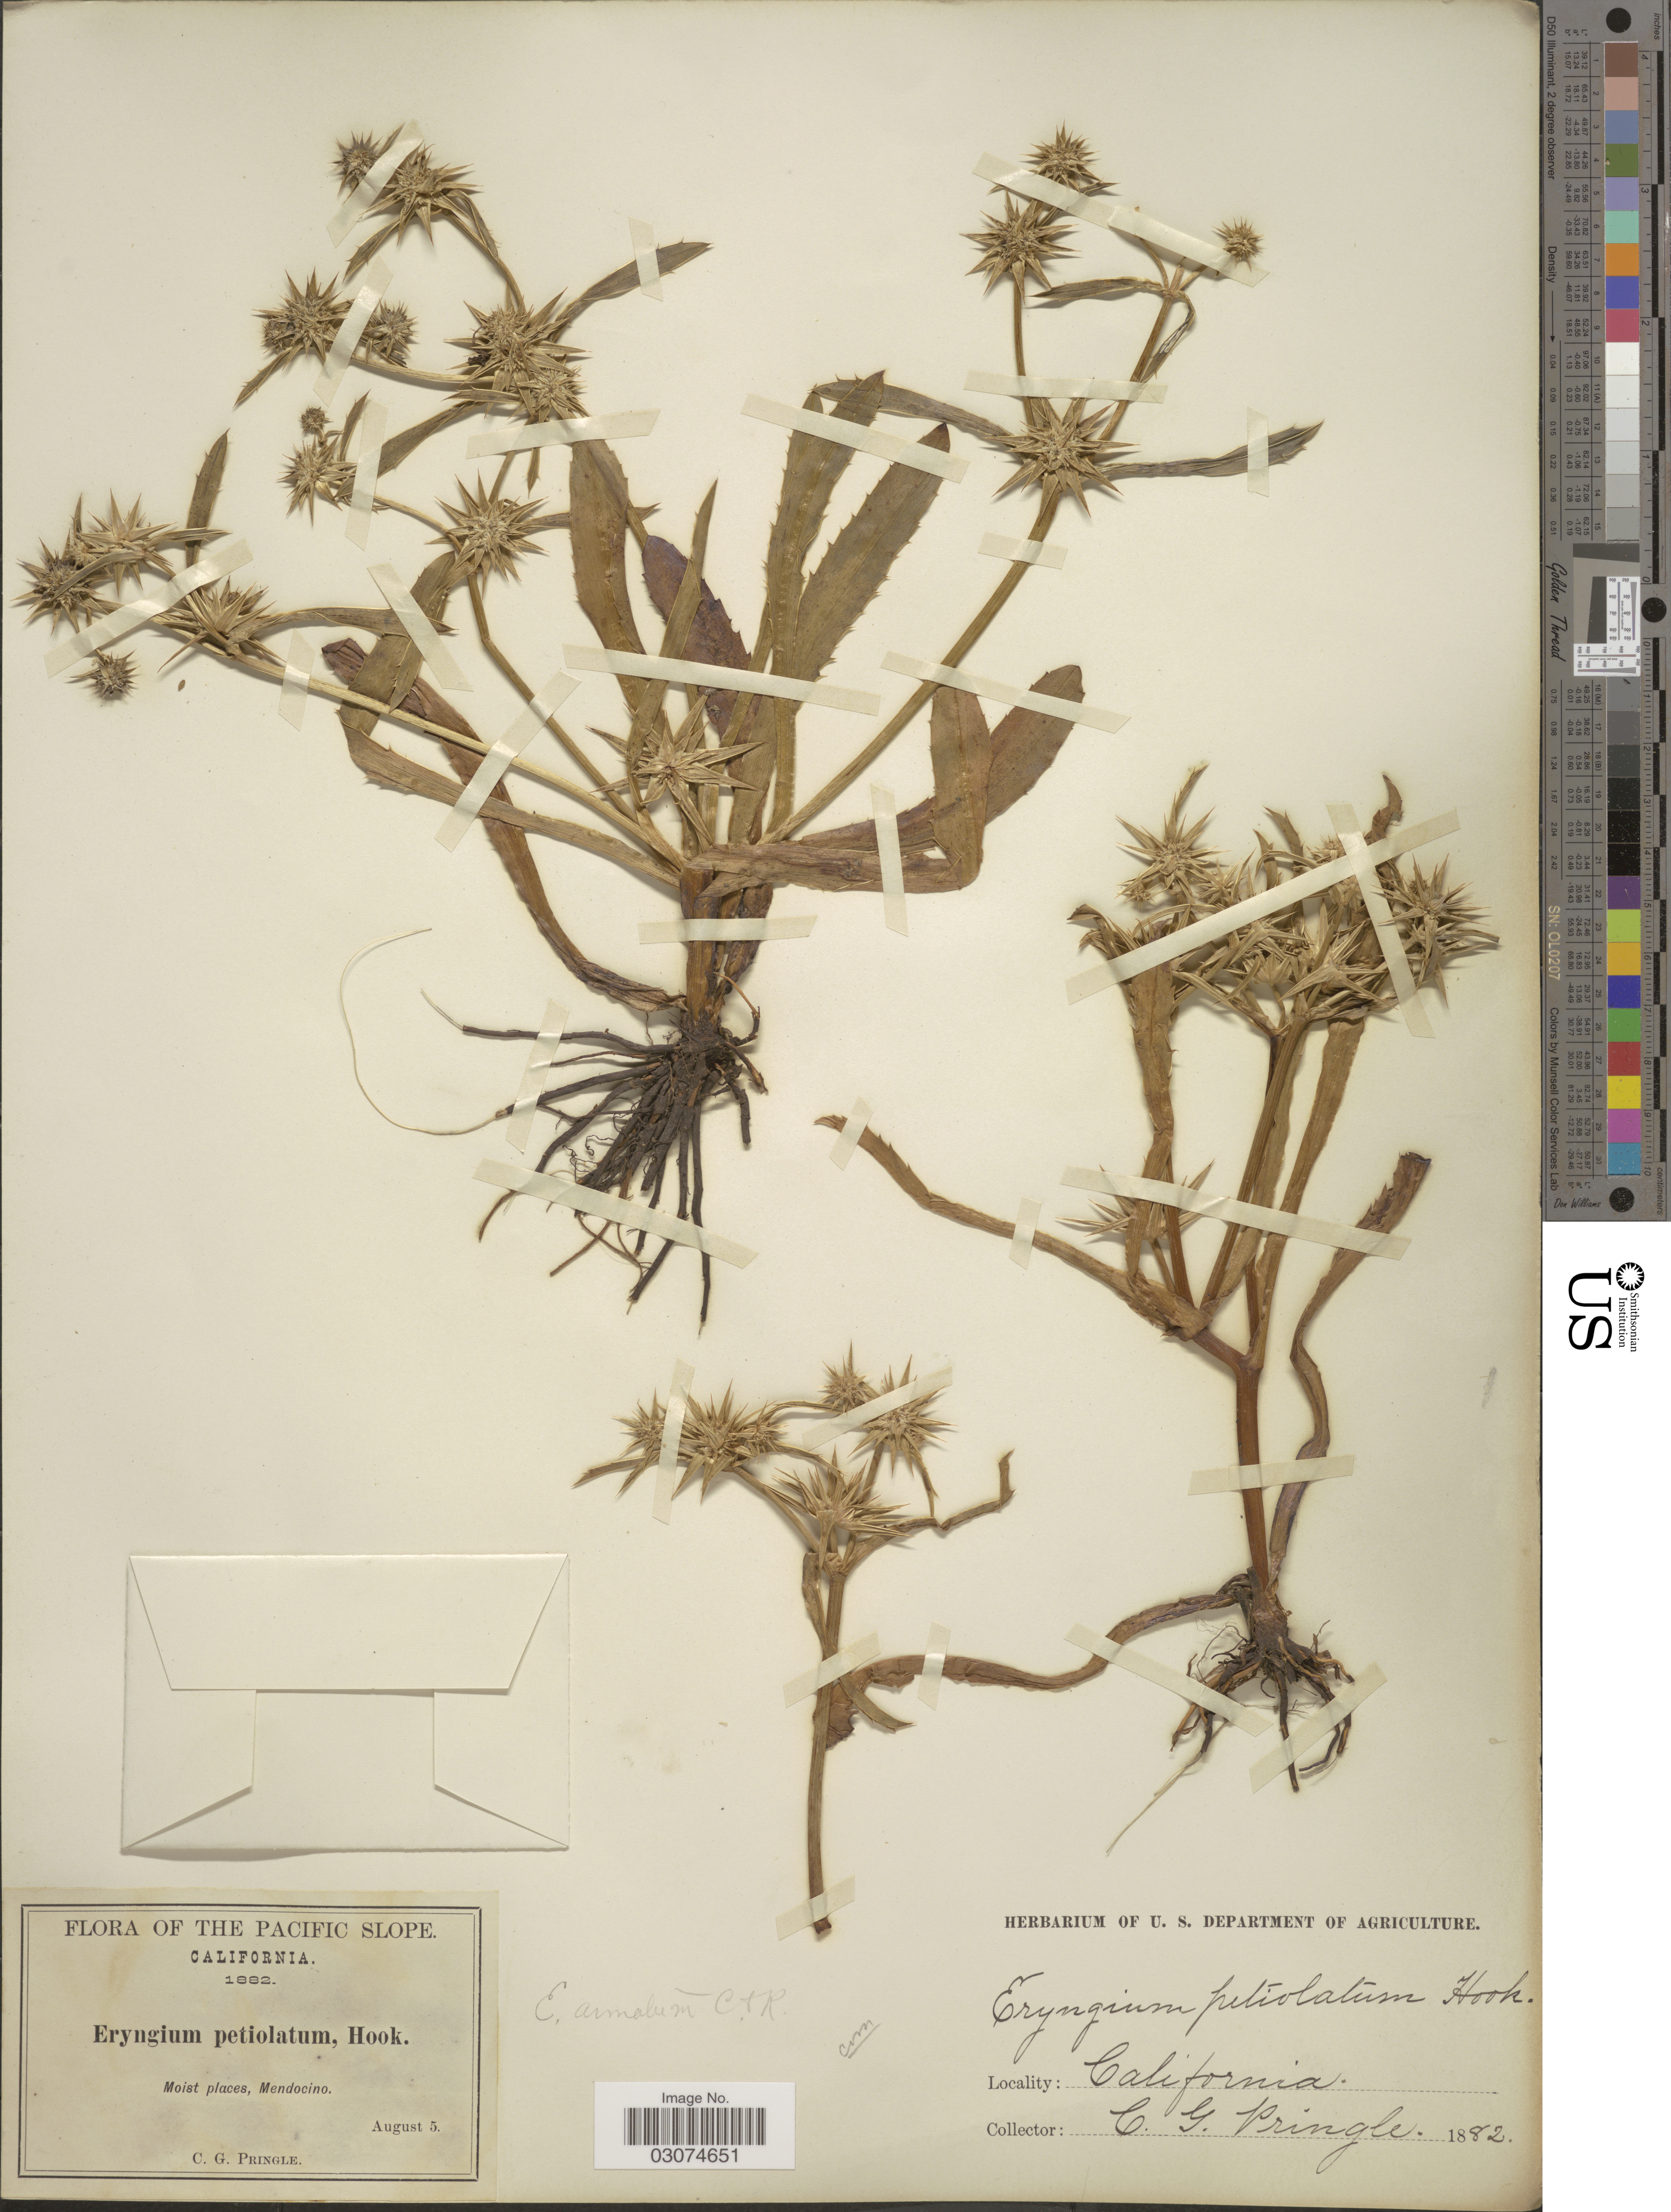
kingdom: Plantae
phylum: Tracheophyta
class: Magnoliopsida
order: Apiales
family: Apiaceae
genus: Eryngium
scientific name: Eryngium armatum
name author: (S. Watson) J.M. Coult. & Rose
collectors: C. G. Pringle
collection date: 1882-08-05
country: United States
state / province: California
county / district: Mendocino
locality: The Pacific Slope. Moist places, Mendocino.